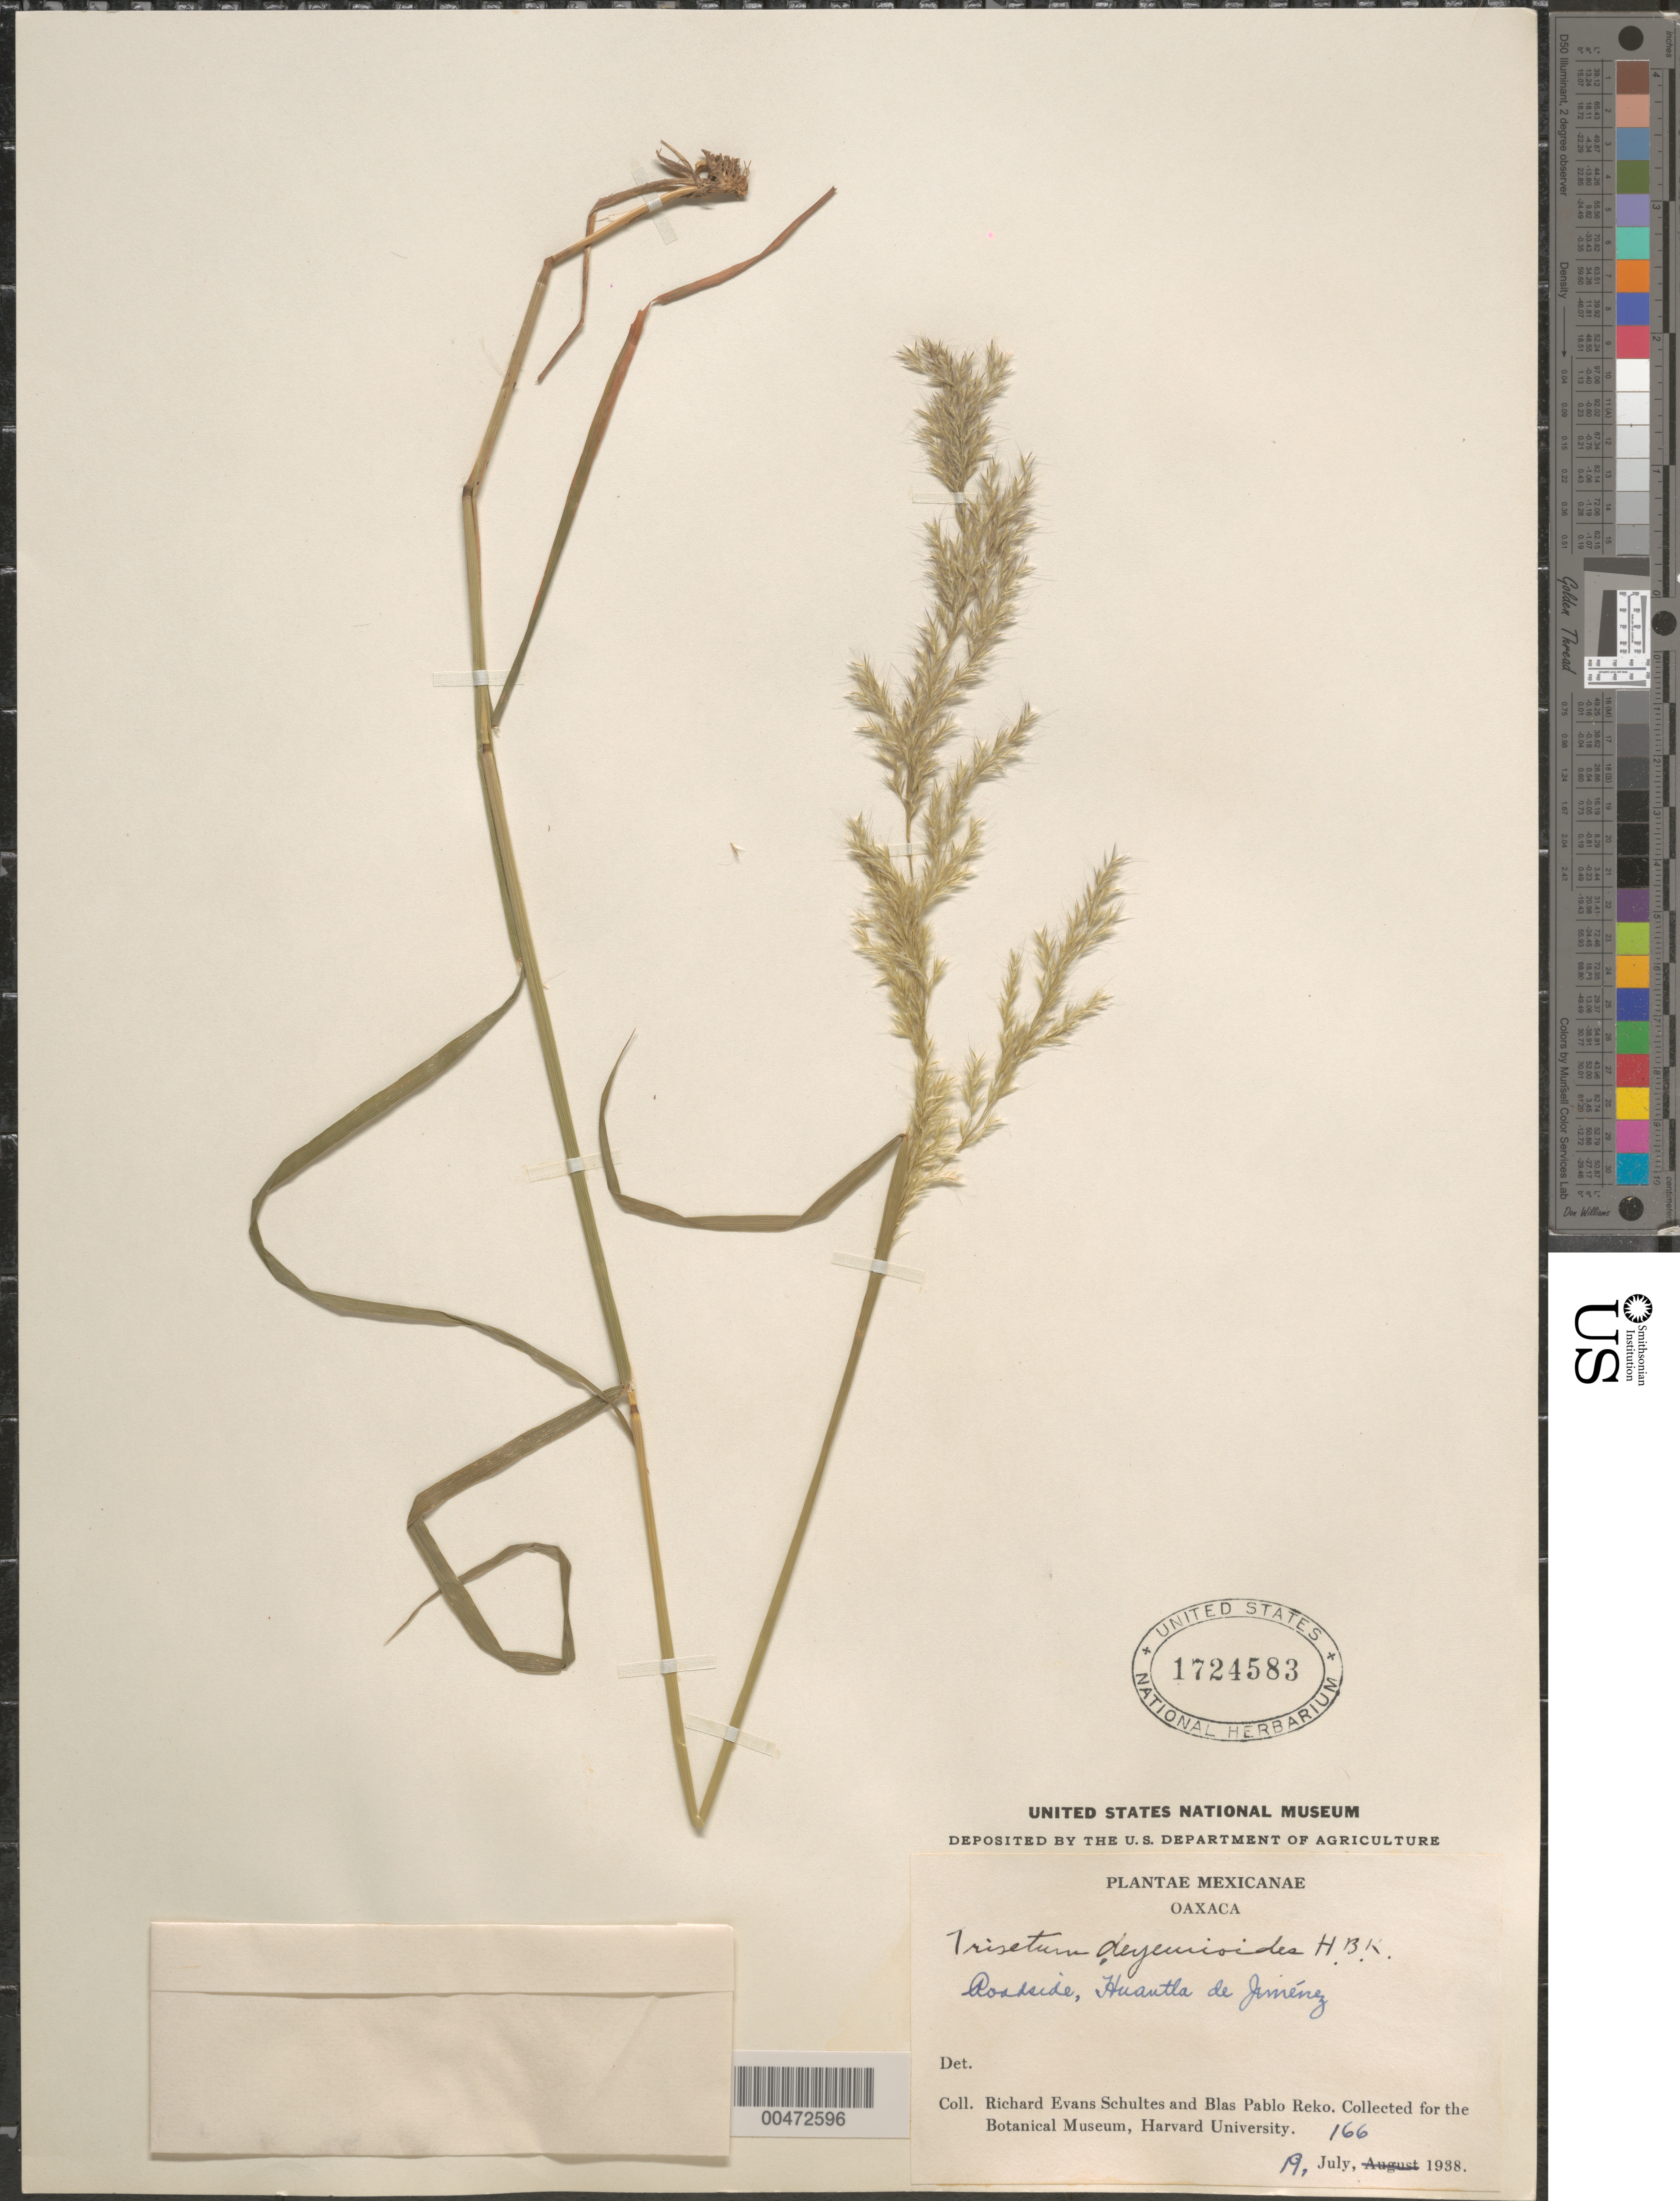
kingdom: Plantae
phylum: Tracheophyta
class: Liliopsida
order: Poales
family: Poaceae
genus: Trisetum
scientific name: Trisetum deyeuxioides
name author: (Kunth) Kunth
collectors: B. P. Reko & R. E. Schultes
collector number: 166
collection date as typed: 19 Jul 1938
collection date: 1938-07-19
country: Mexico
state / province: Oaxaca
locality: Huantla de Jim‚nez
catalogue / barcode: US 1724583